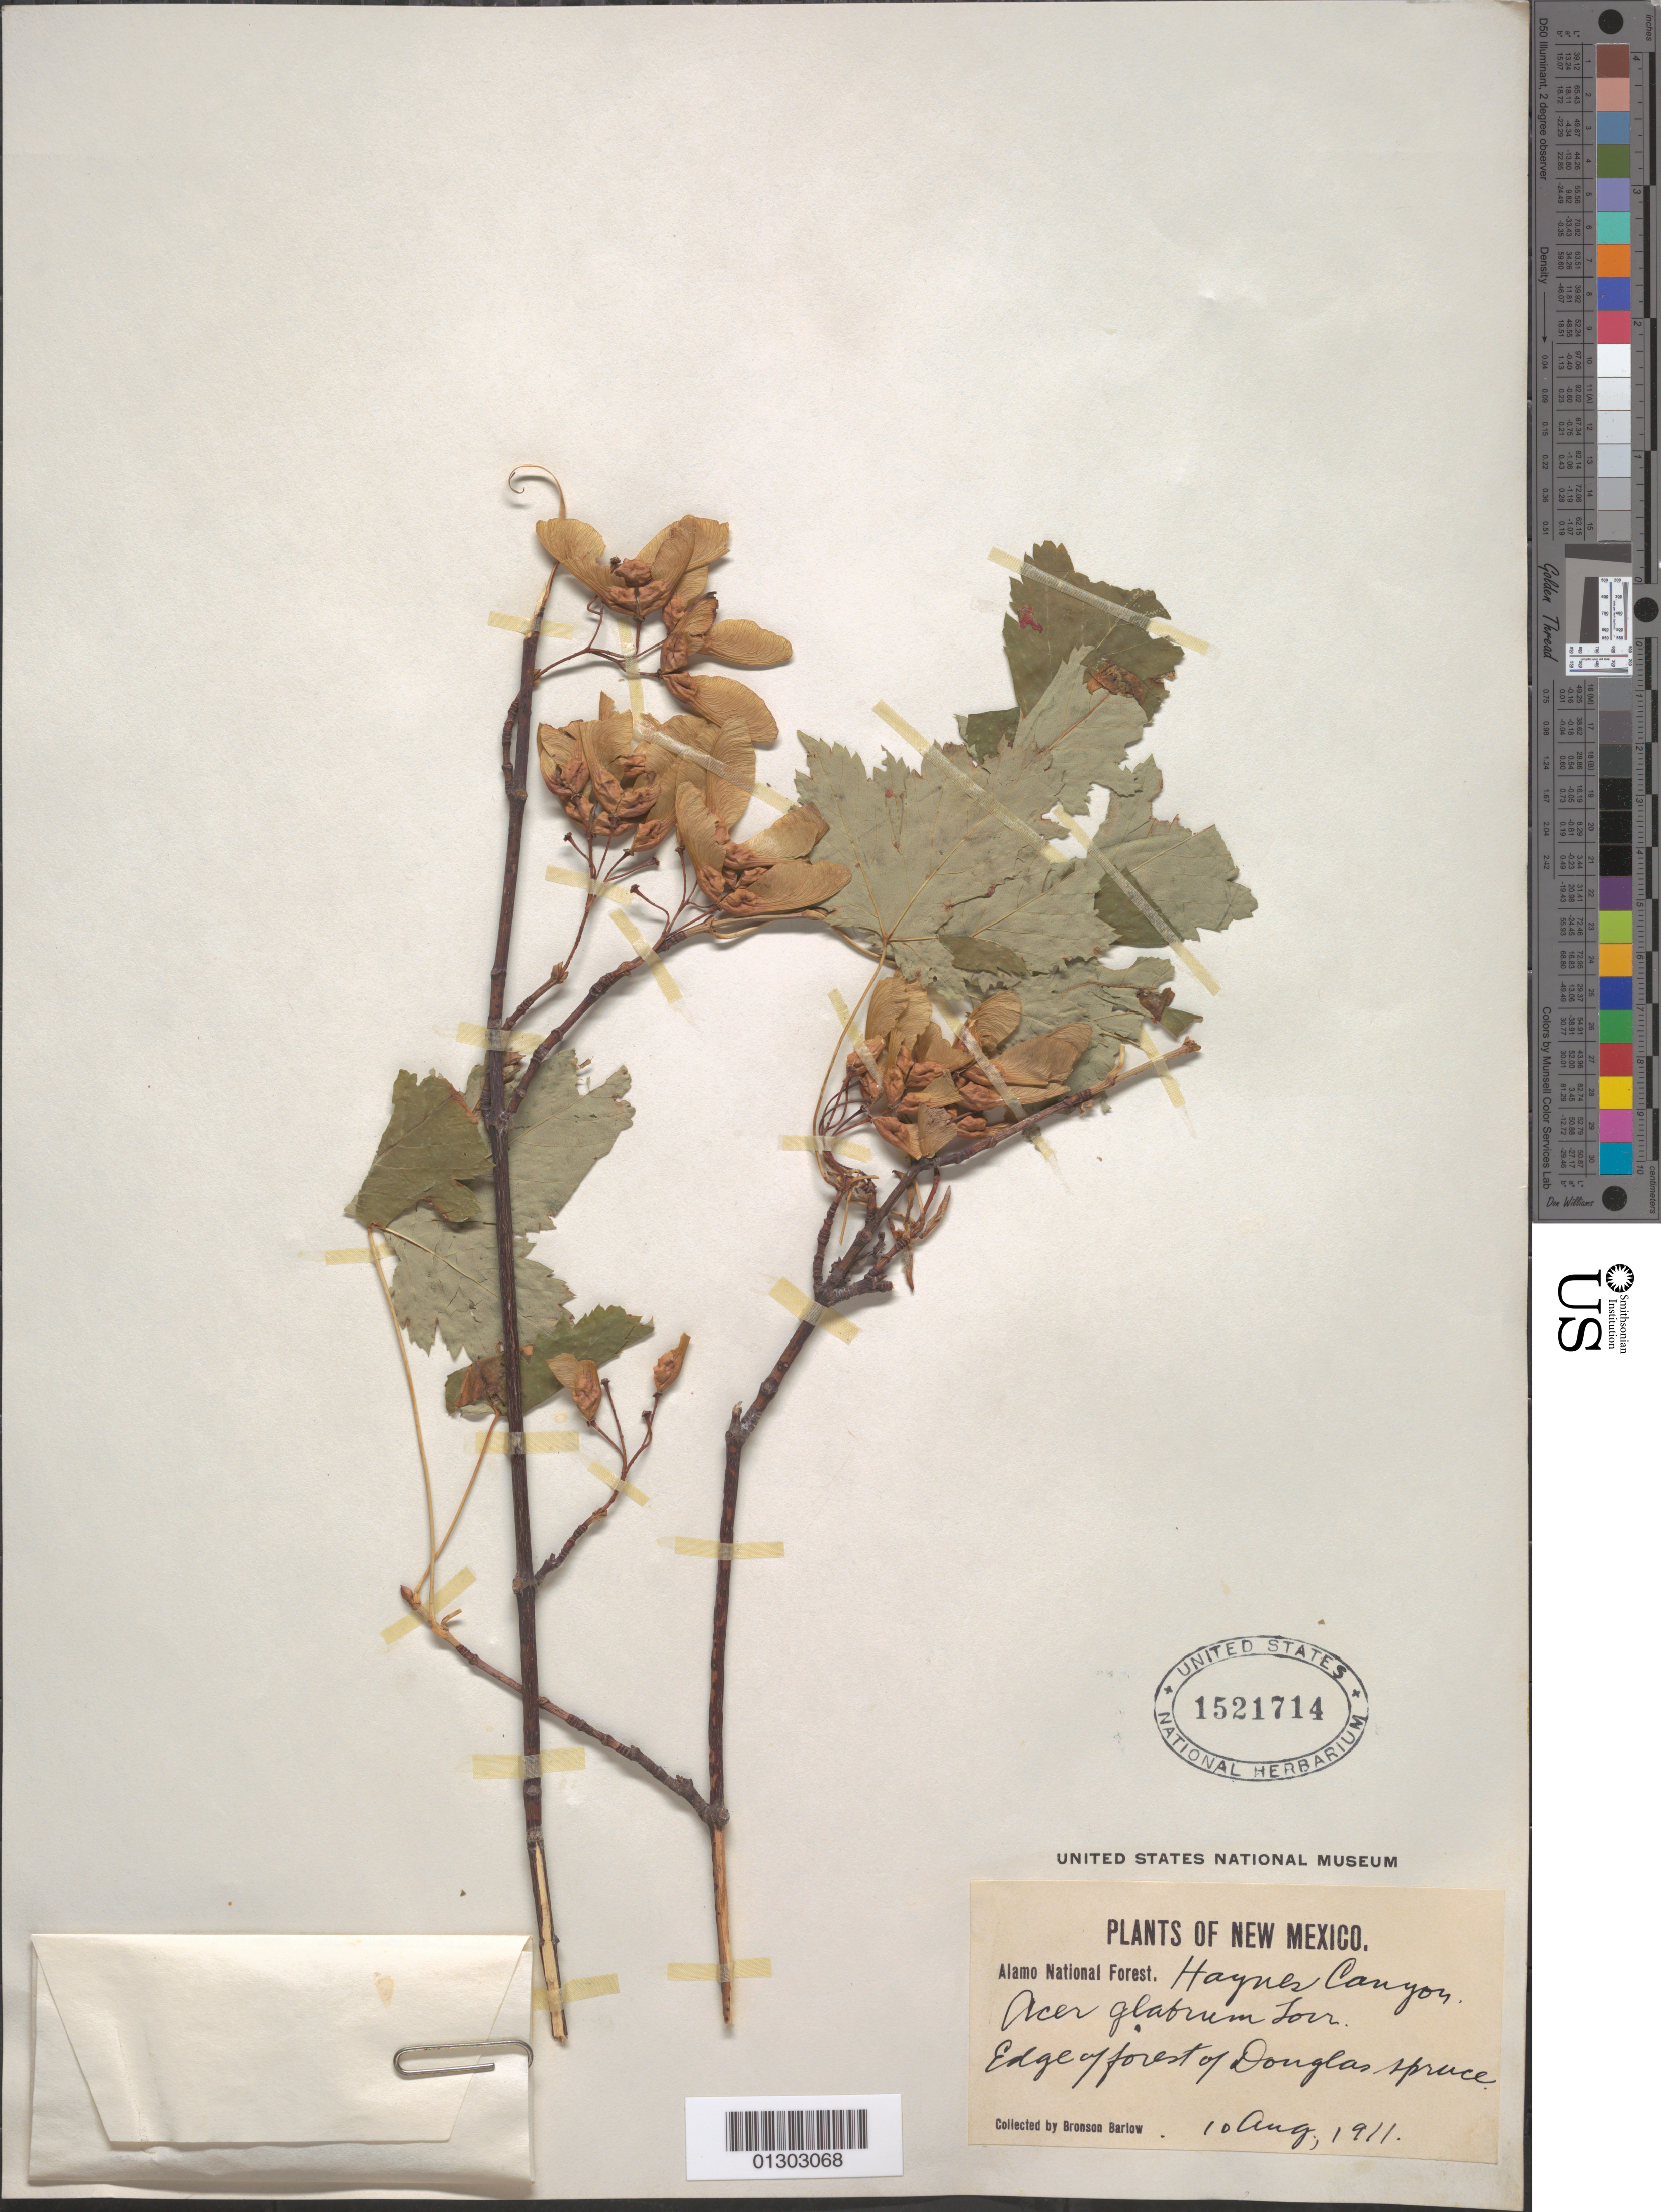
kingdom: Plantae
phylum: Tracheophyta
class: Magnoliopsida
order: Sapindales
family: Sapindaceae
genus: Acer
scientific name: Acer glabrum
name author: Torr.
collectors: B. Barlow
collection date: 1911-08-10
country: United States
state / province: New Mexico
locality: Haynes Canyon.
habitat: Edge of forest of Douglas spruce.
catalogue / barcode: US 1521714